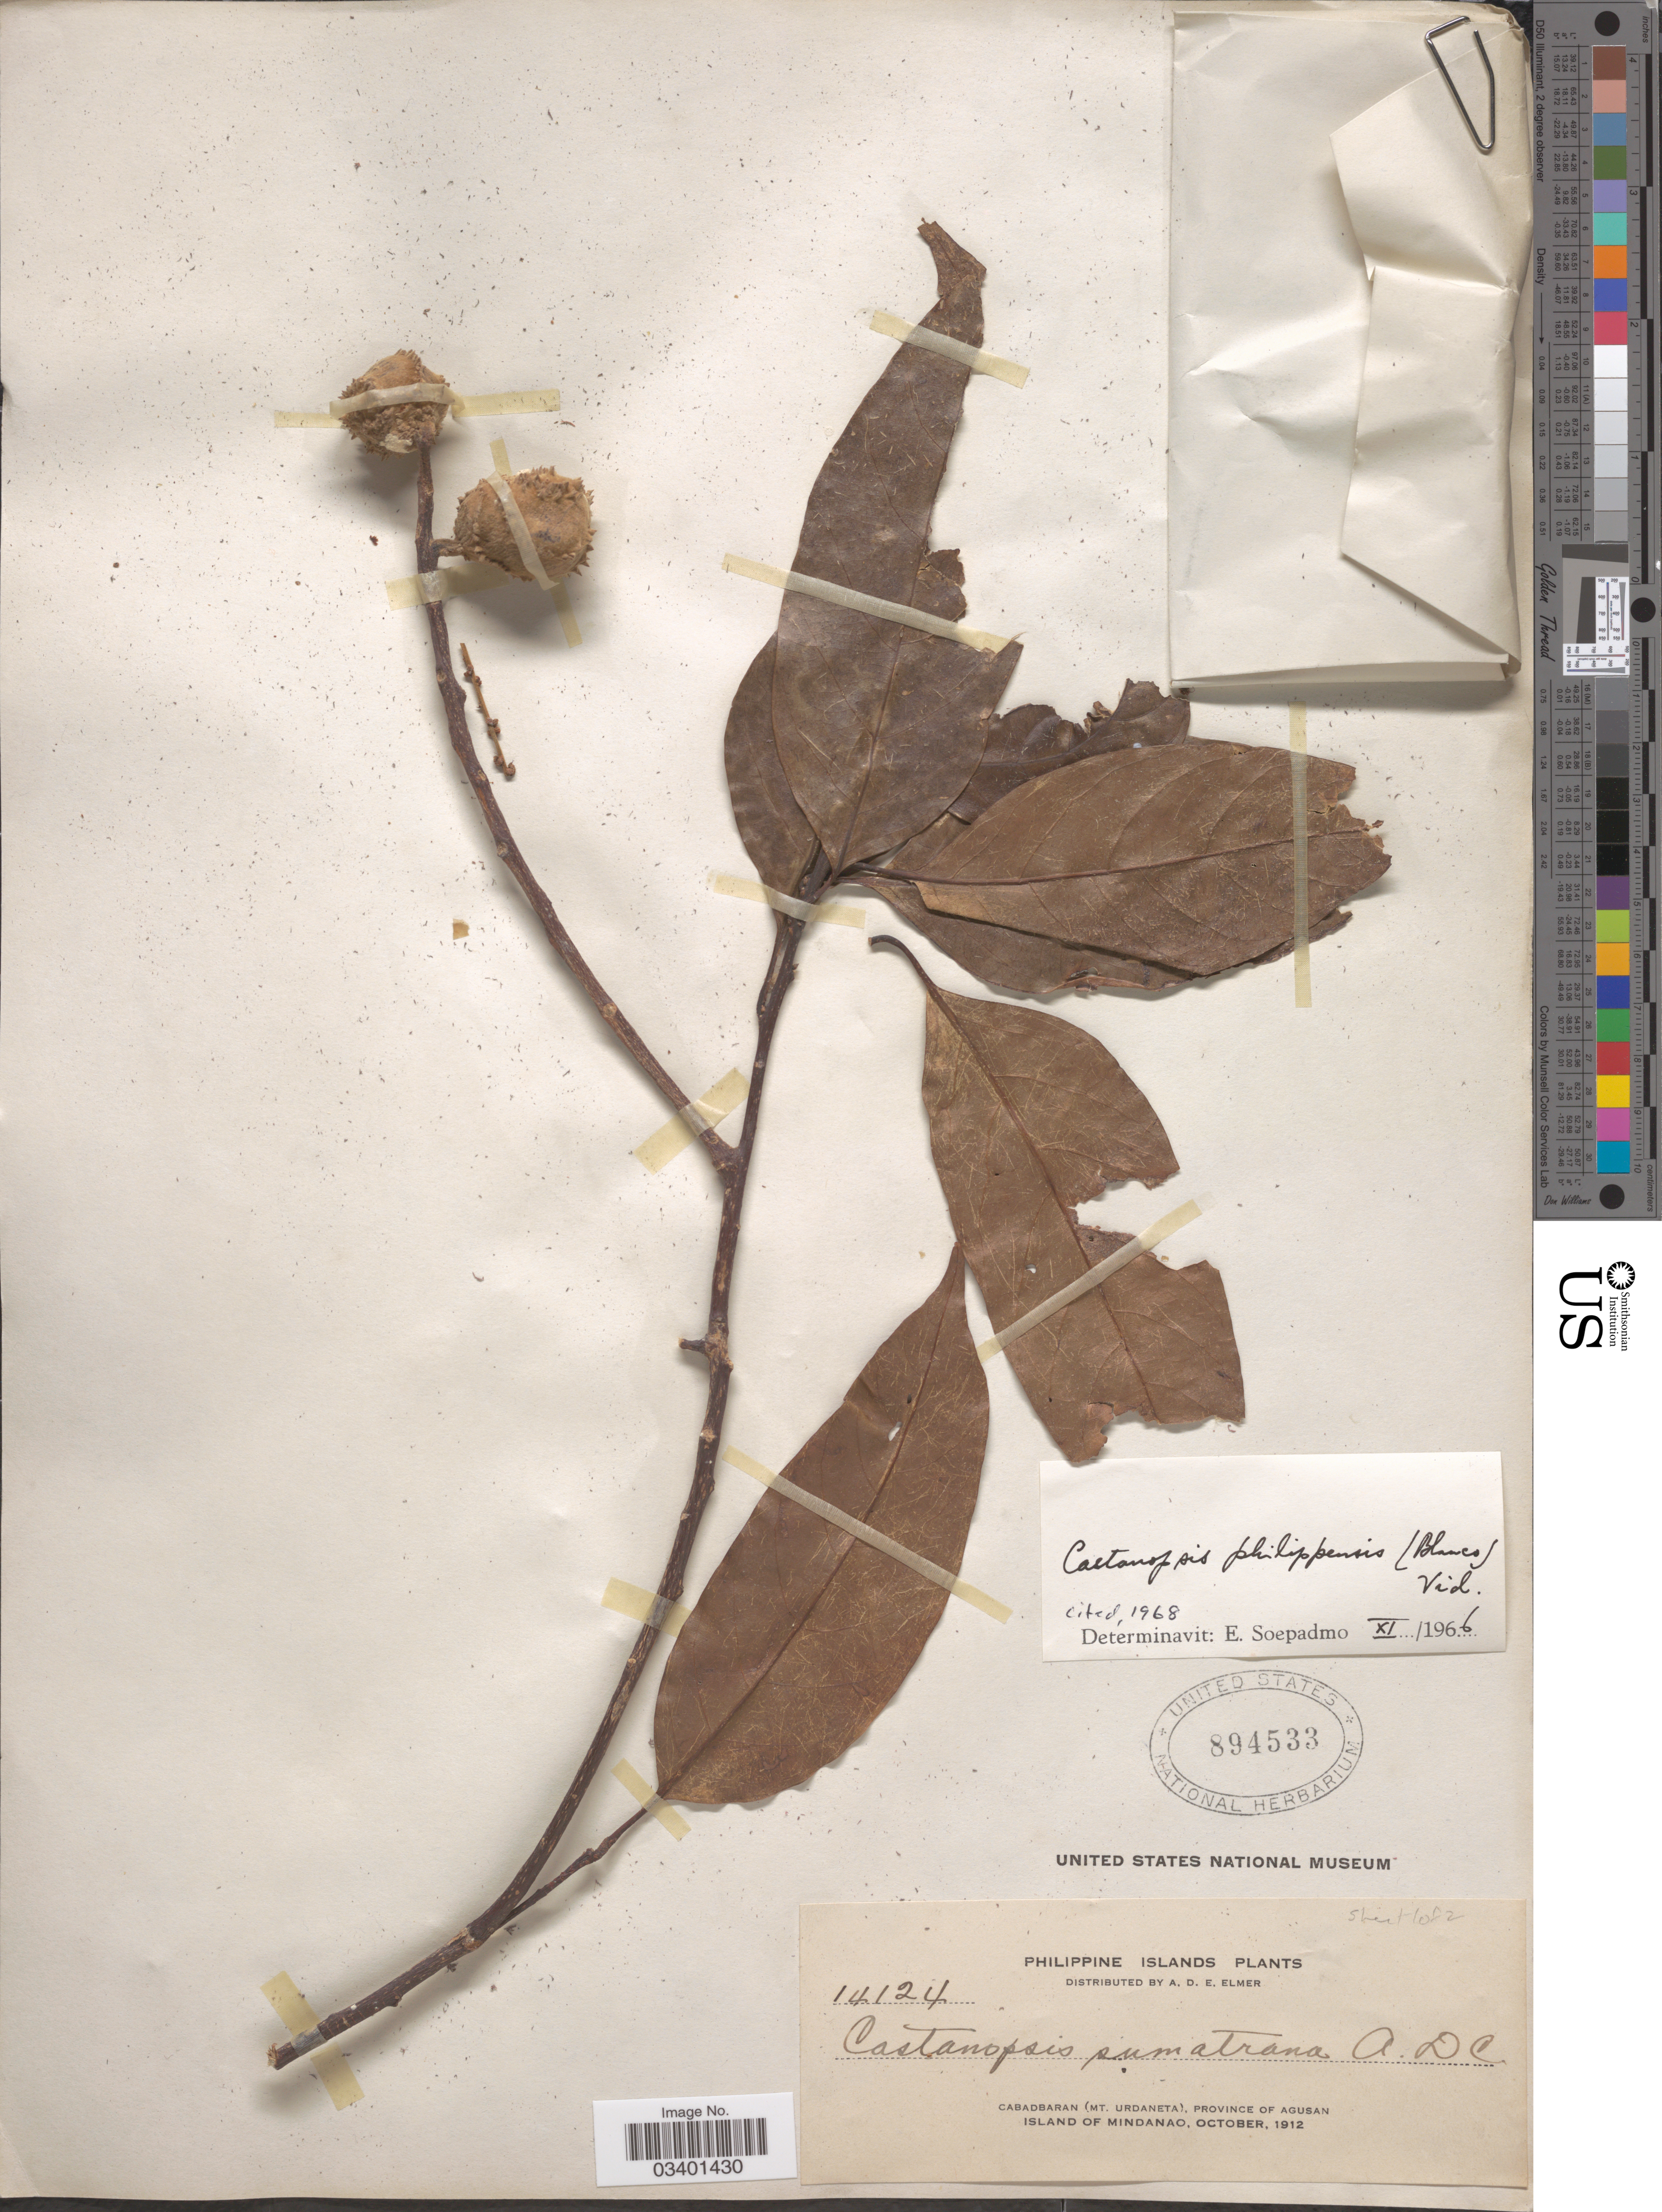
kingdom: Plantae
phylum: Tracheophyta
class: Magnoliopsida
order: Fagales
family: Fagaceae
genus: Castanopsis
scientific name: Castanopsis philipensis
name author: (Blanco) Vidal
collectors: A. D. E. Elmer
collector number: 14124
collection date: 1912-10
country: Philippines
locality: Cabadbaran (Mt. Urdaneta), Province of Agusan. Island of Mindanao.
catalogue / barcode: US 894533